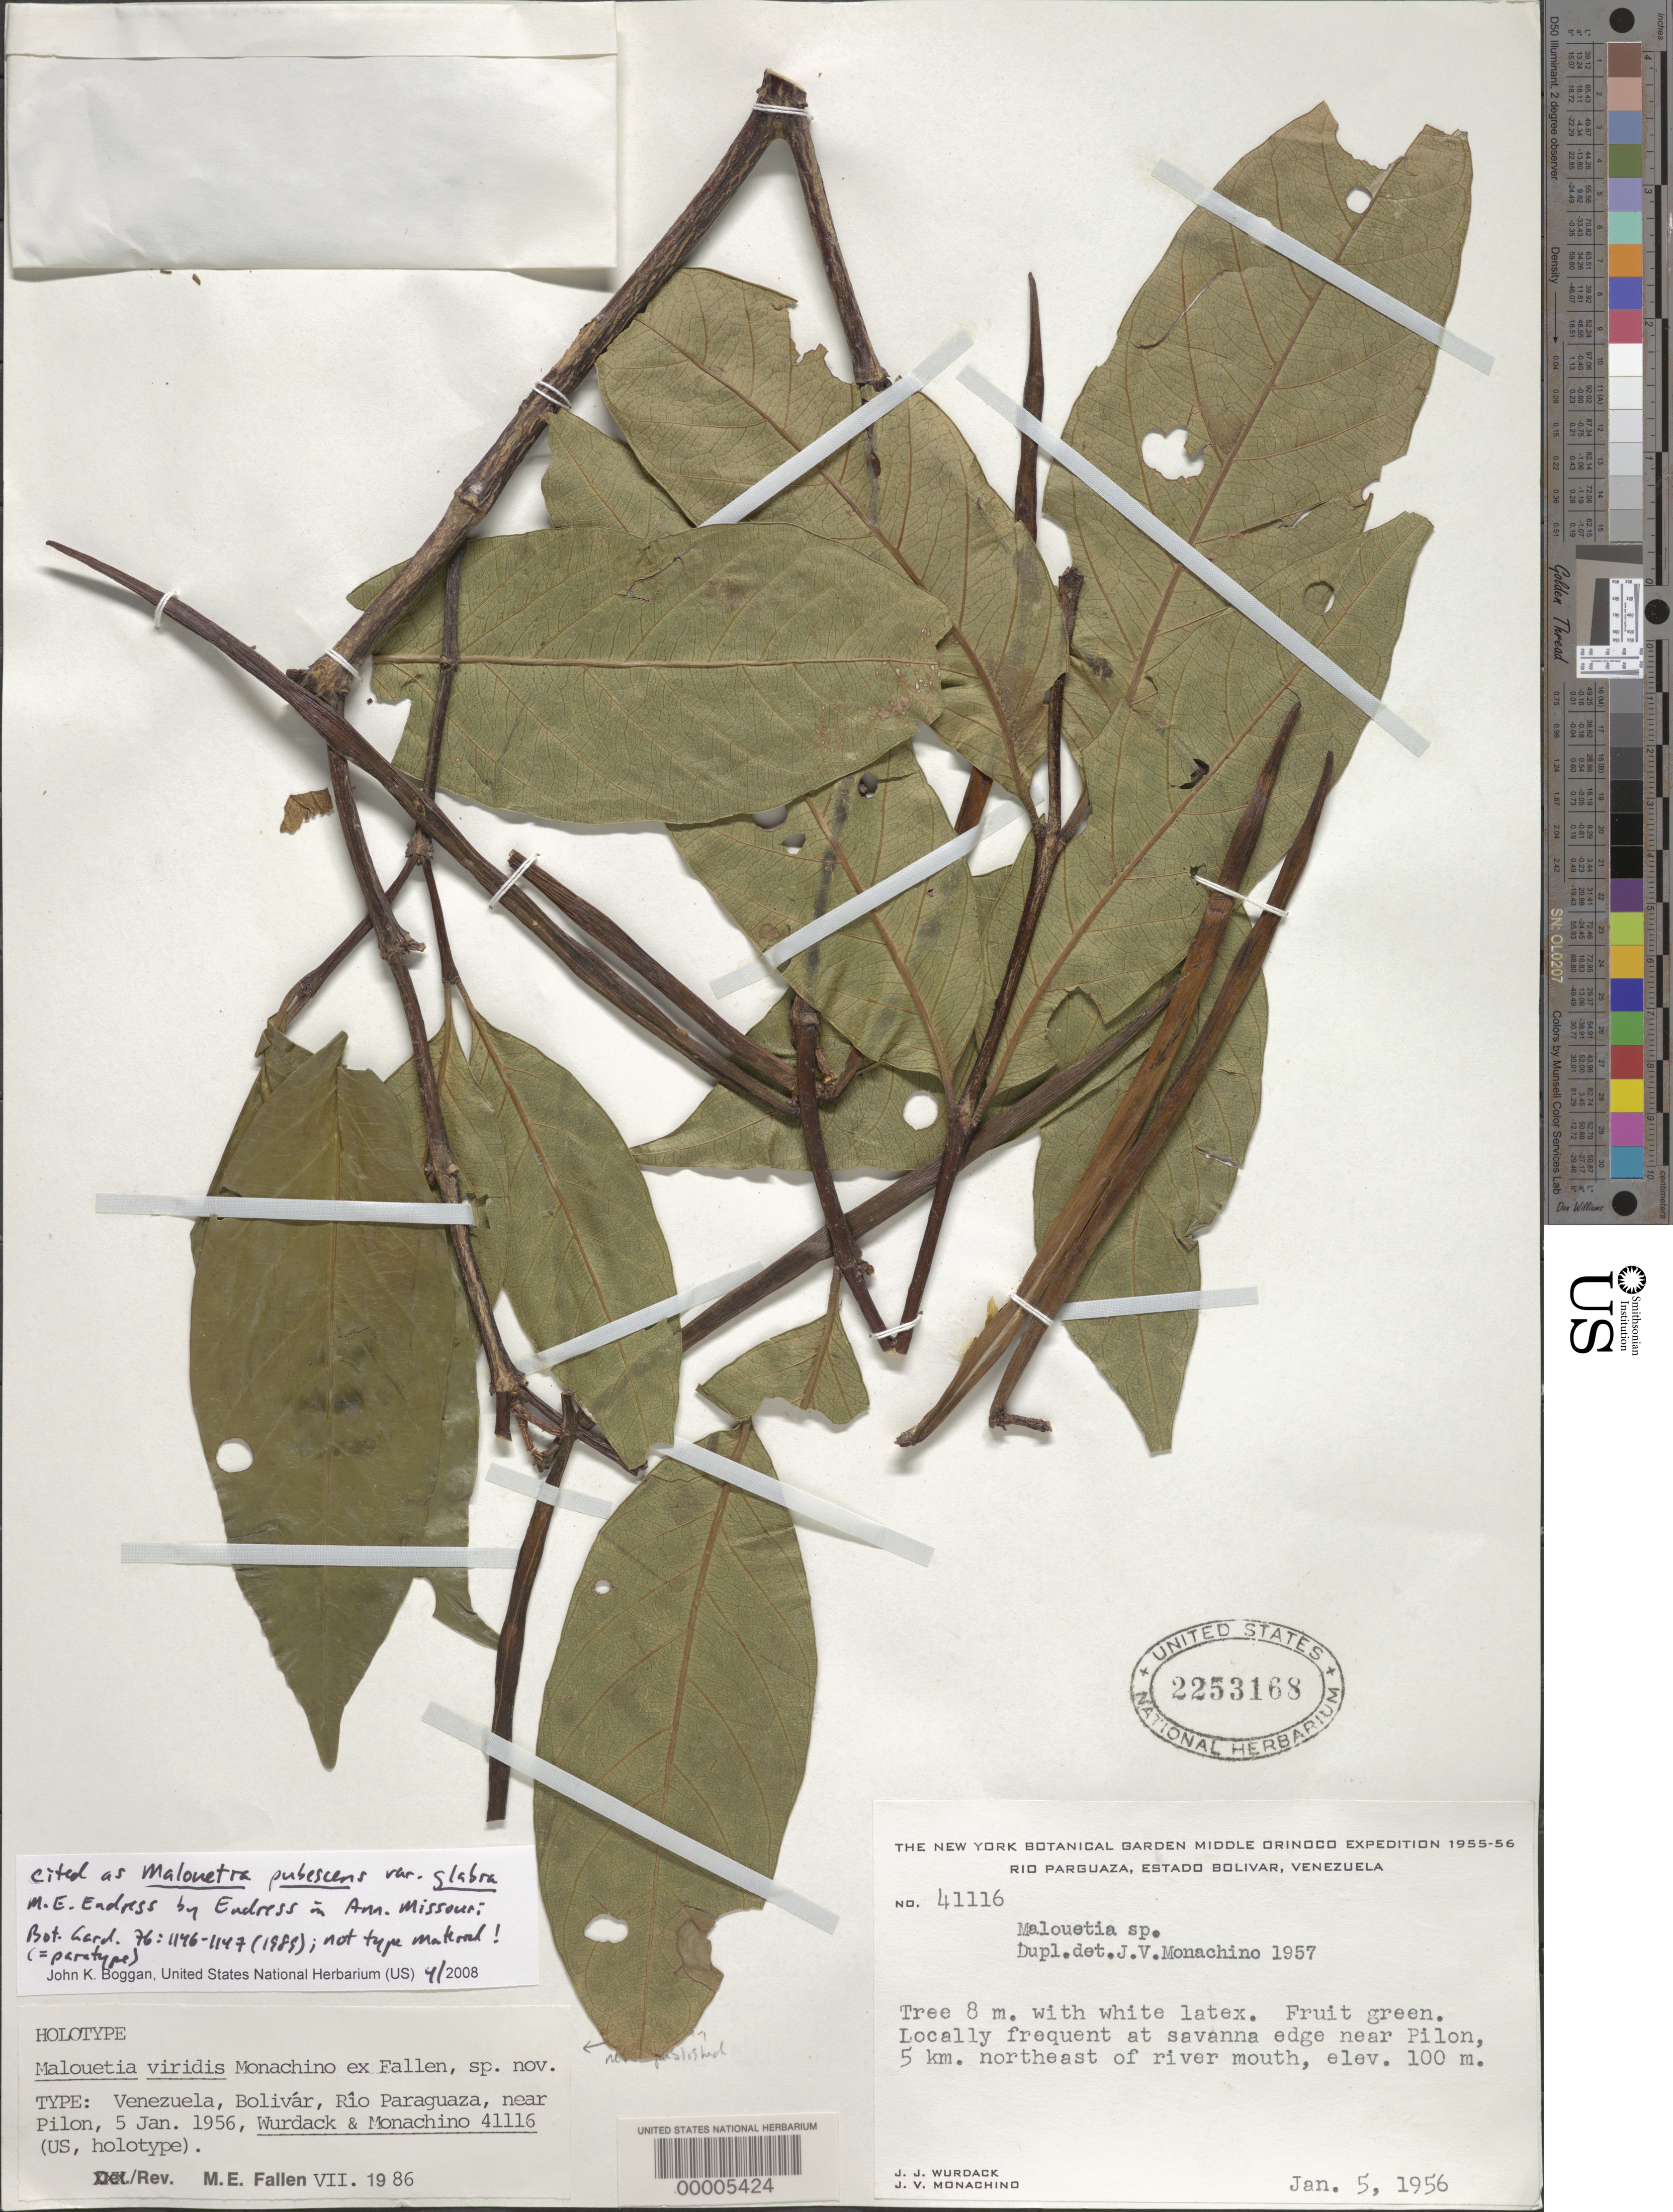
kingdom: Plantae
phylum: Tracheophyta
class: Magnoliopsida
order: Gentianales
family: Apocynaceae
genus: Malouetia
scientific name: Malouetia pubescens var. glabra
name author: M.E. Endress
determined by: Boggan, J. K., (US), NMNH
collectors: J. J. Wurdack & J. V. Monachino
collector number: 41116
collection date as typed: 05 Jan 1956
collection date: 1956-01-05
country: Venezuela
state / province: Bolivar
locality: Rio Parguaza, savanna edge near Pilon, 5 km NE of river mouth.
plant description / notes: Annotated by M.E. Fallen (1986) as "holotype" of Malouetia viridis Monachino ex Fallen, sp. nov. (ined. name never published). Currently accepted name as cited by M.E. Endress, Ann. Missouri Bot. Gard. 76: 1146-1147 (1989).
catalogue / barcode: US 2253168